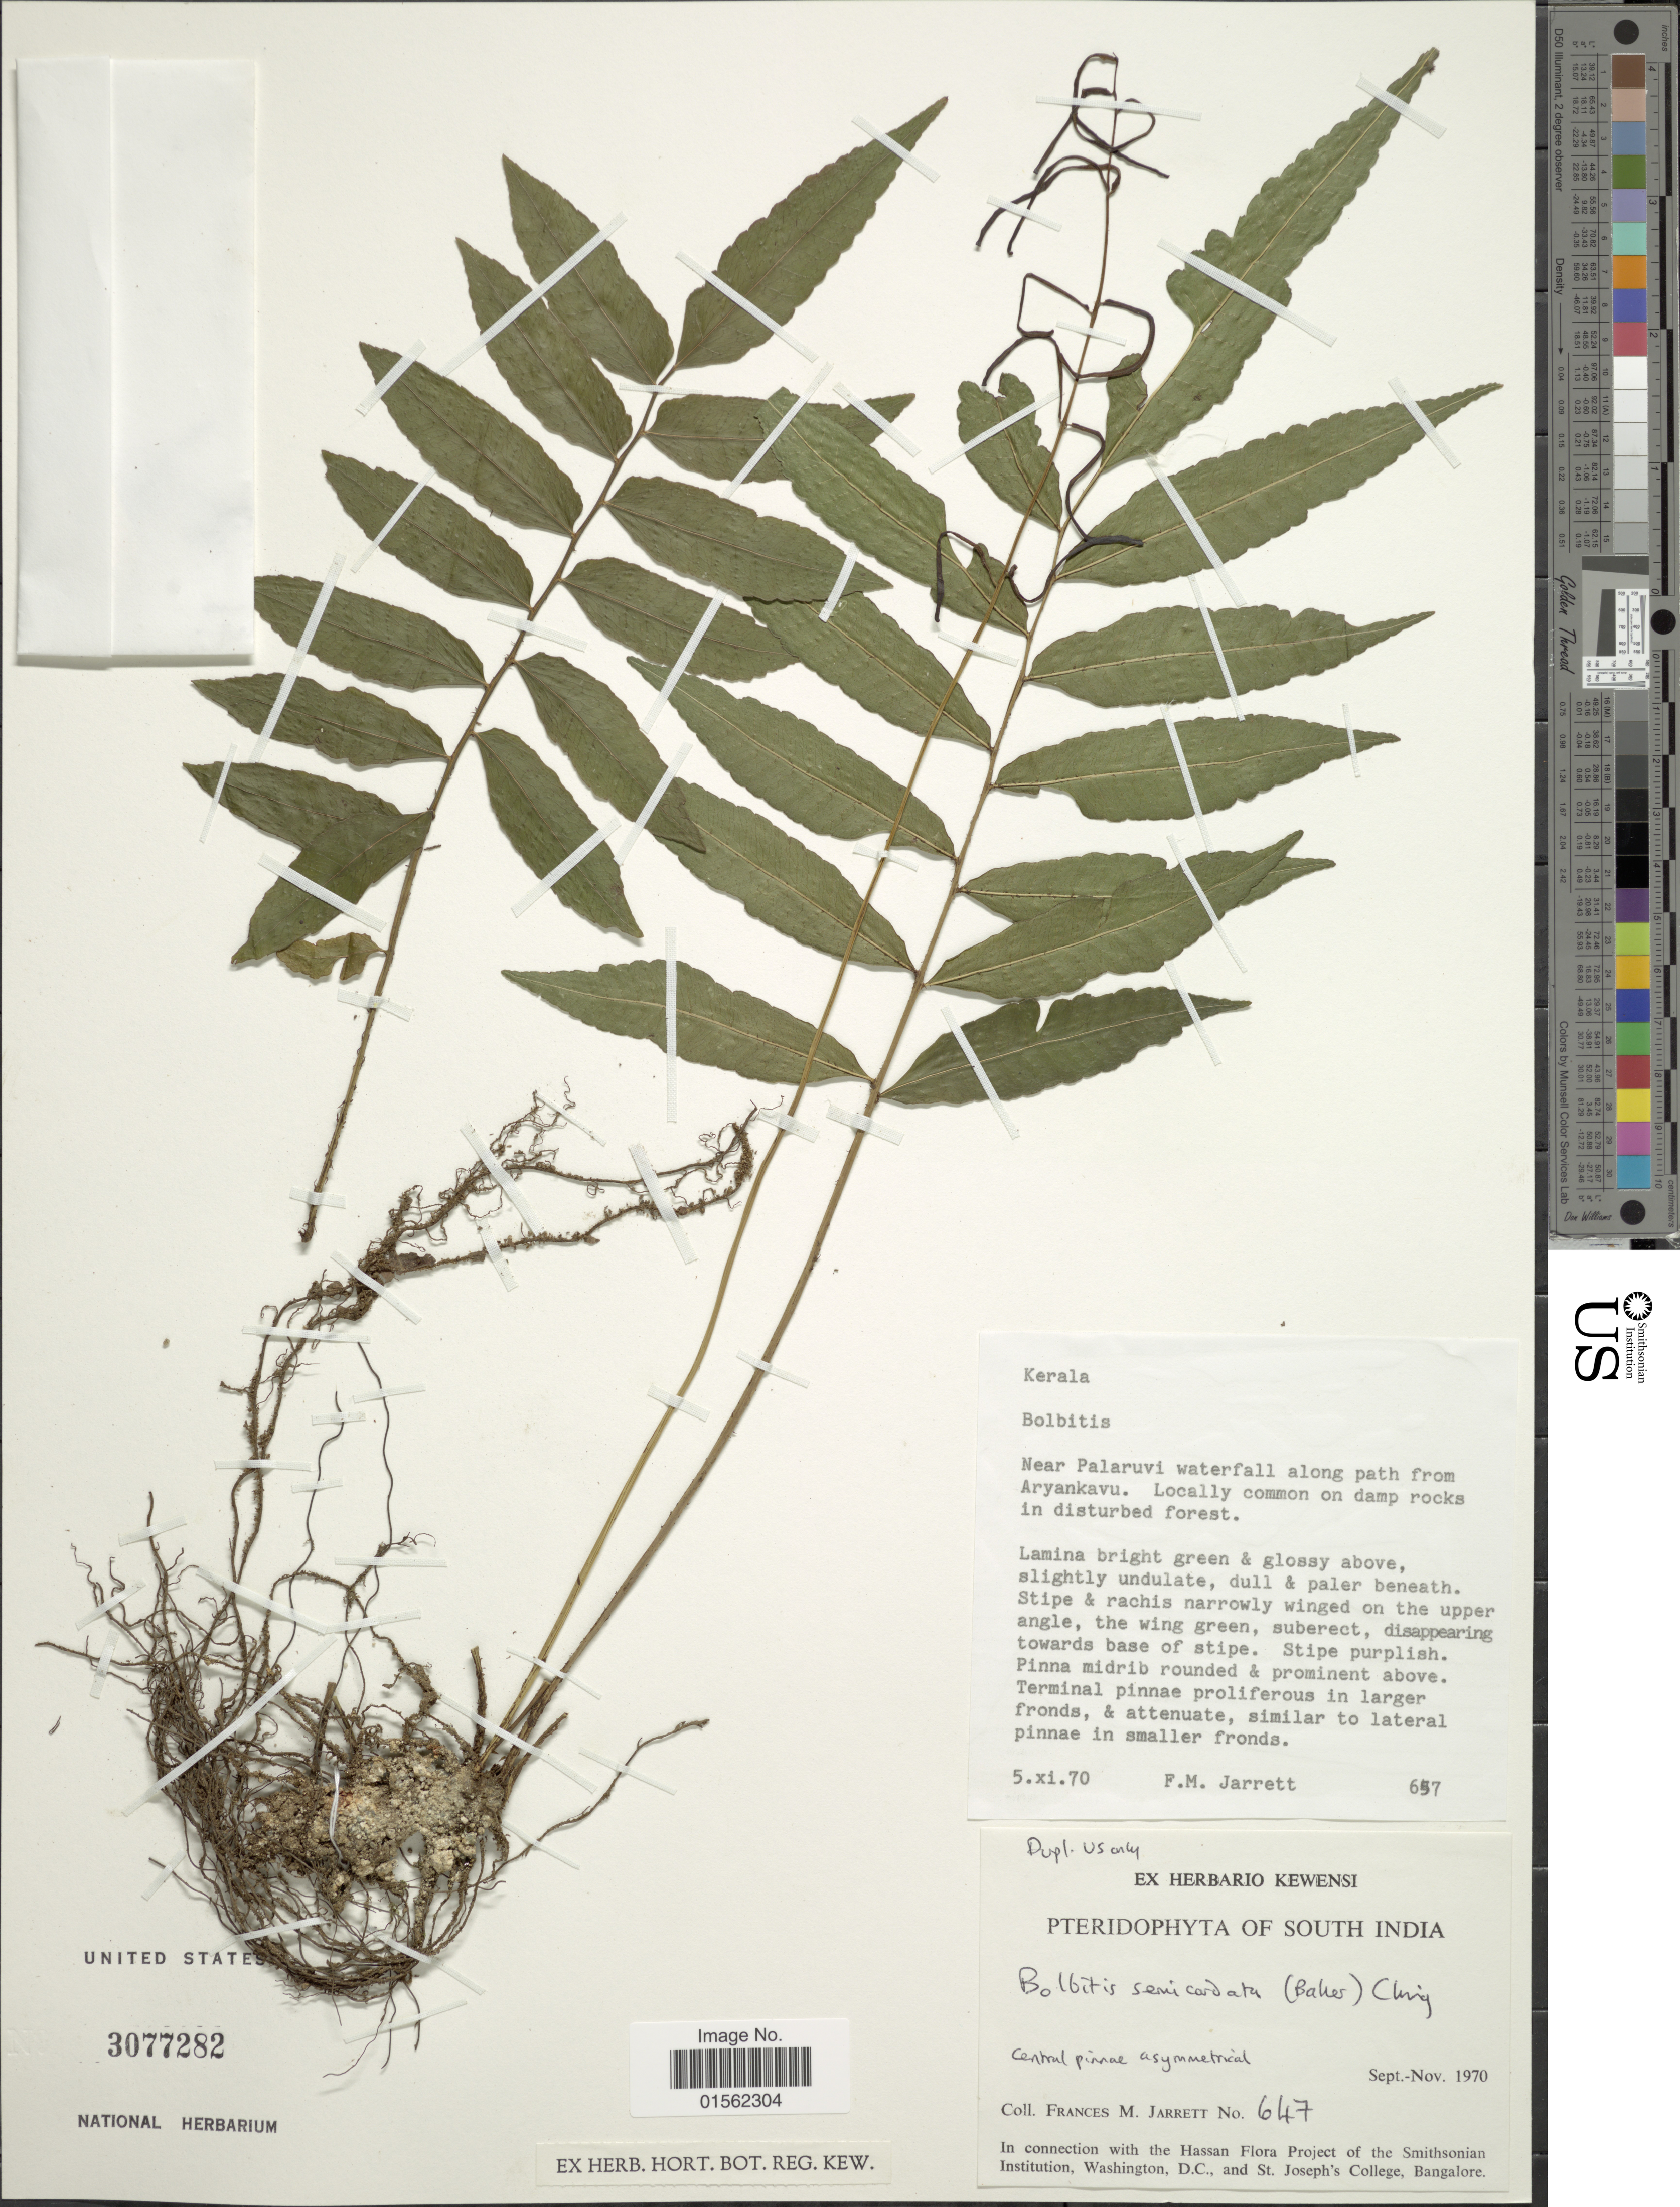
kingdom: Plantae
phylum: Tracheophyta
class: Polypodiopsida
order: Polypodiales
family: Dryopteridaceae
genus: Bolbitis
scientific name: Bolbitis semicordata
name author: (Baker) Ching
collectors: F. M. Jarrett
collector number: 647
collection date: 1970-09/1970-11-05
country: India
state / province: Kerala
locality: South India, near palaruvi waterfall along path from Aryankavu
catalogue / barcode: US 3077282